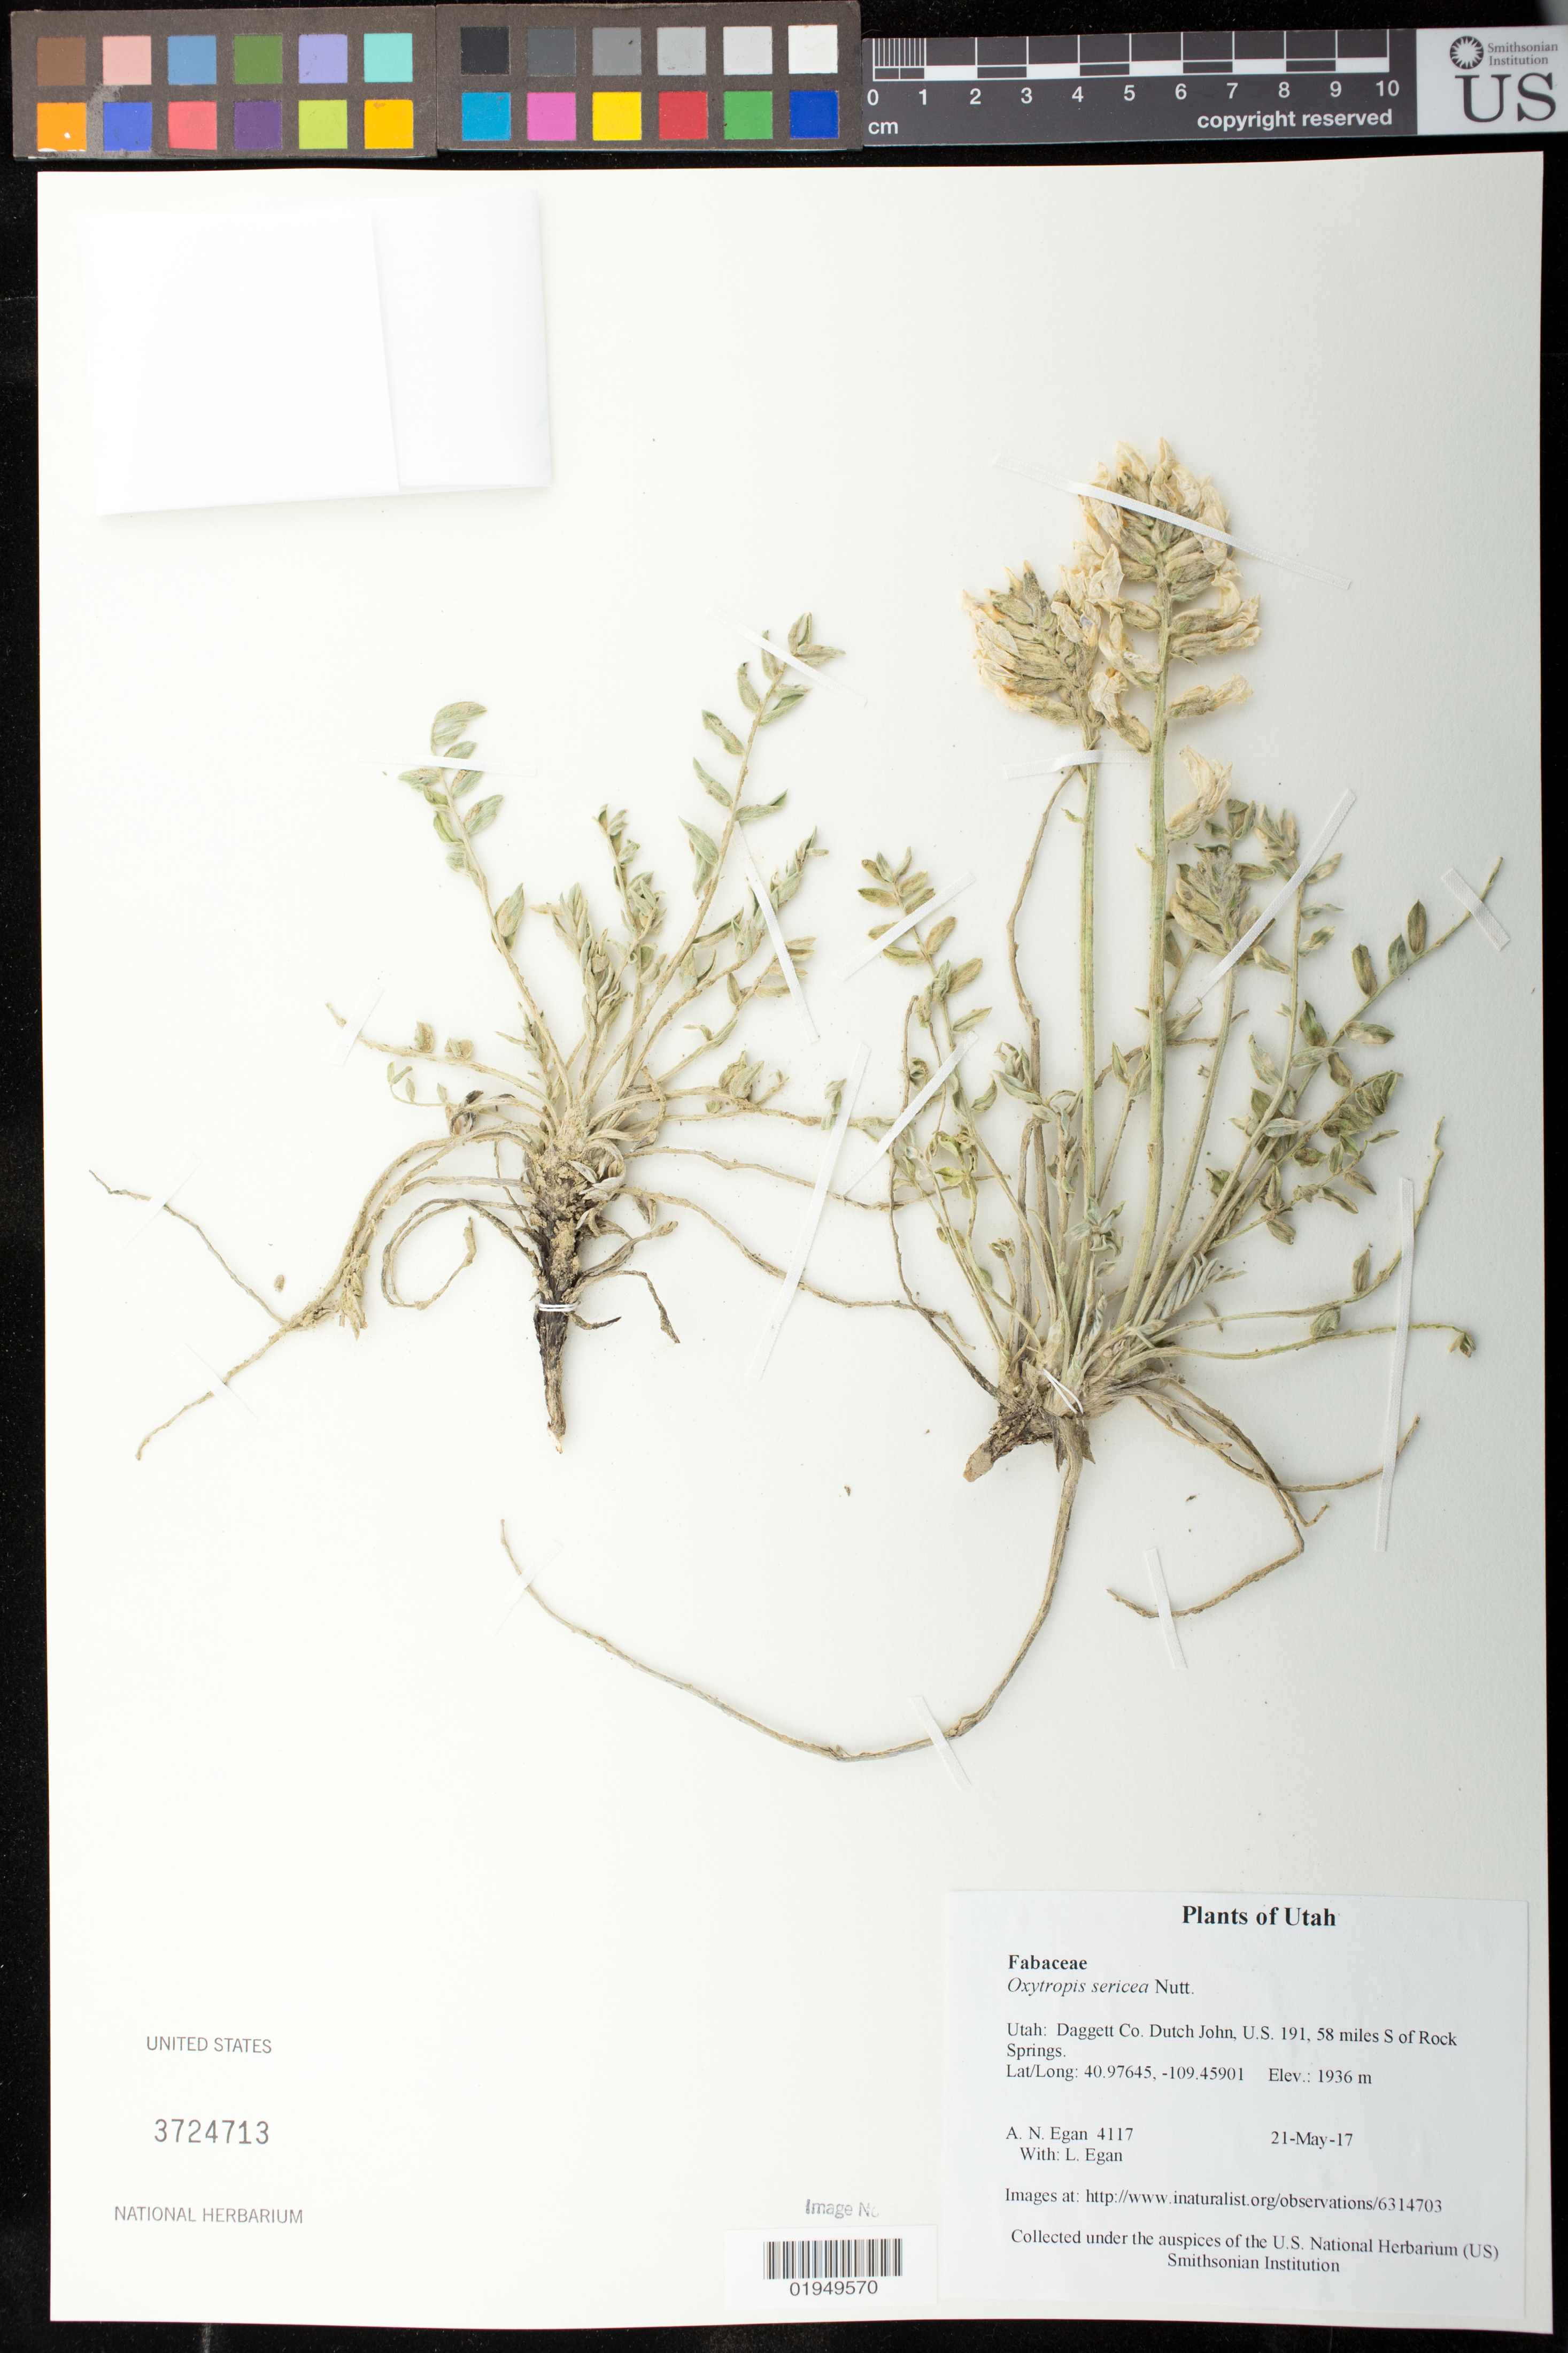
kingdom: Plantae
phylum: Tracheophyta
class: Magnoliopsida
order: Fabales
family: Fabaceae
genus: Oxytropis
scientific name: Oxytropis sericea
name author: Nutt.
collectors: A. N. Egan & L. Egan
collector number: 4117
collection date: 2017-05-21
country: United States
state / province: Utah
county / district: Daggett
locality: Dutch John, U.S. 191, 58 miles S of Rock Springs.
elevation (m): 1936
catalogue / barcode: US 3724713